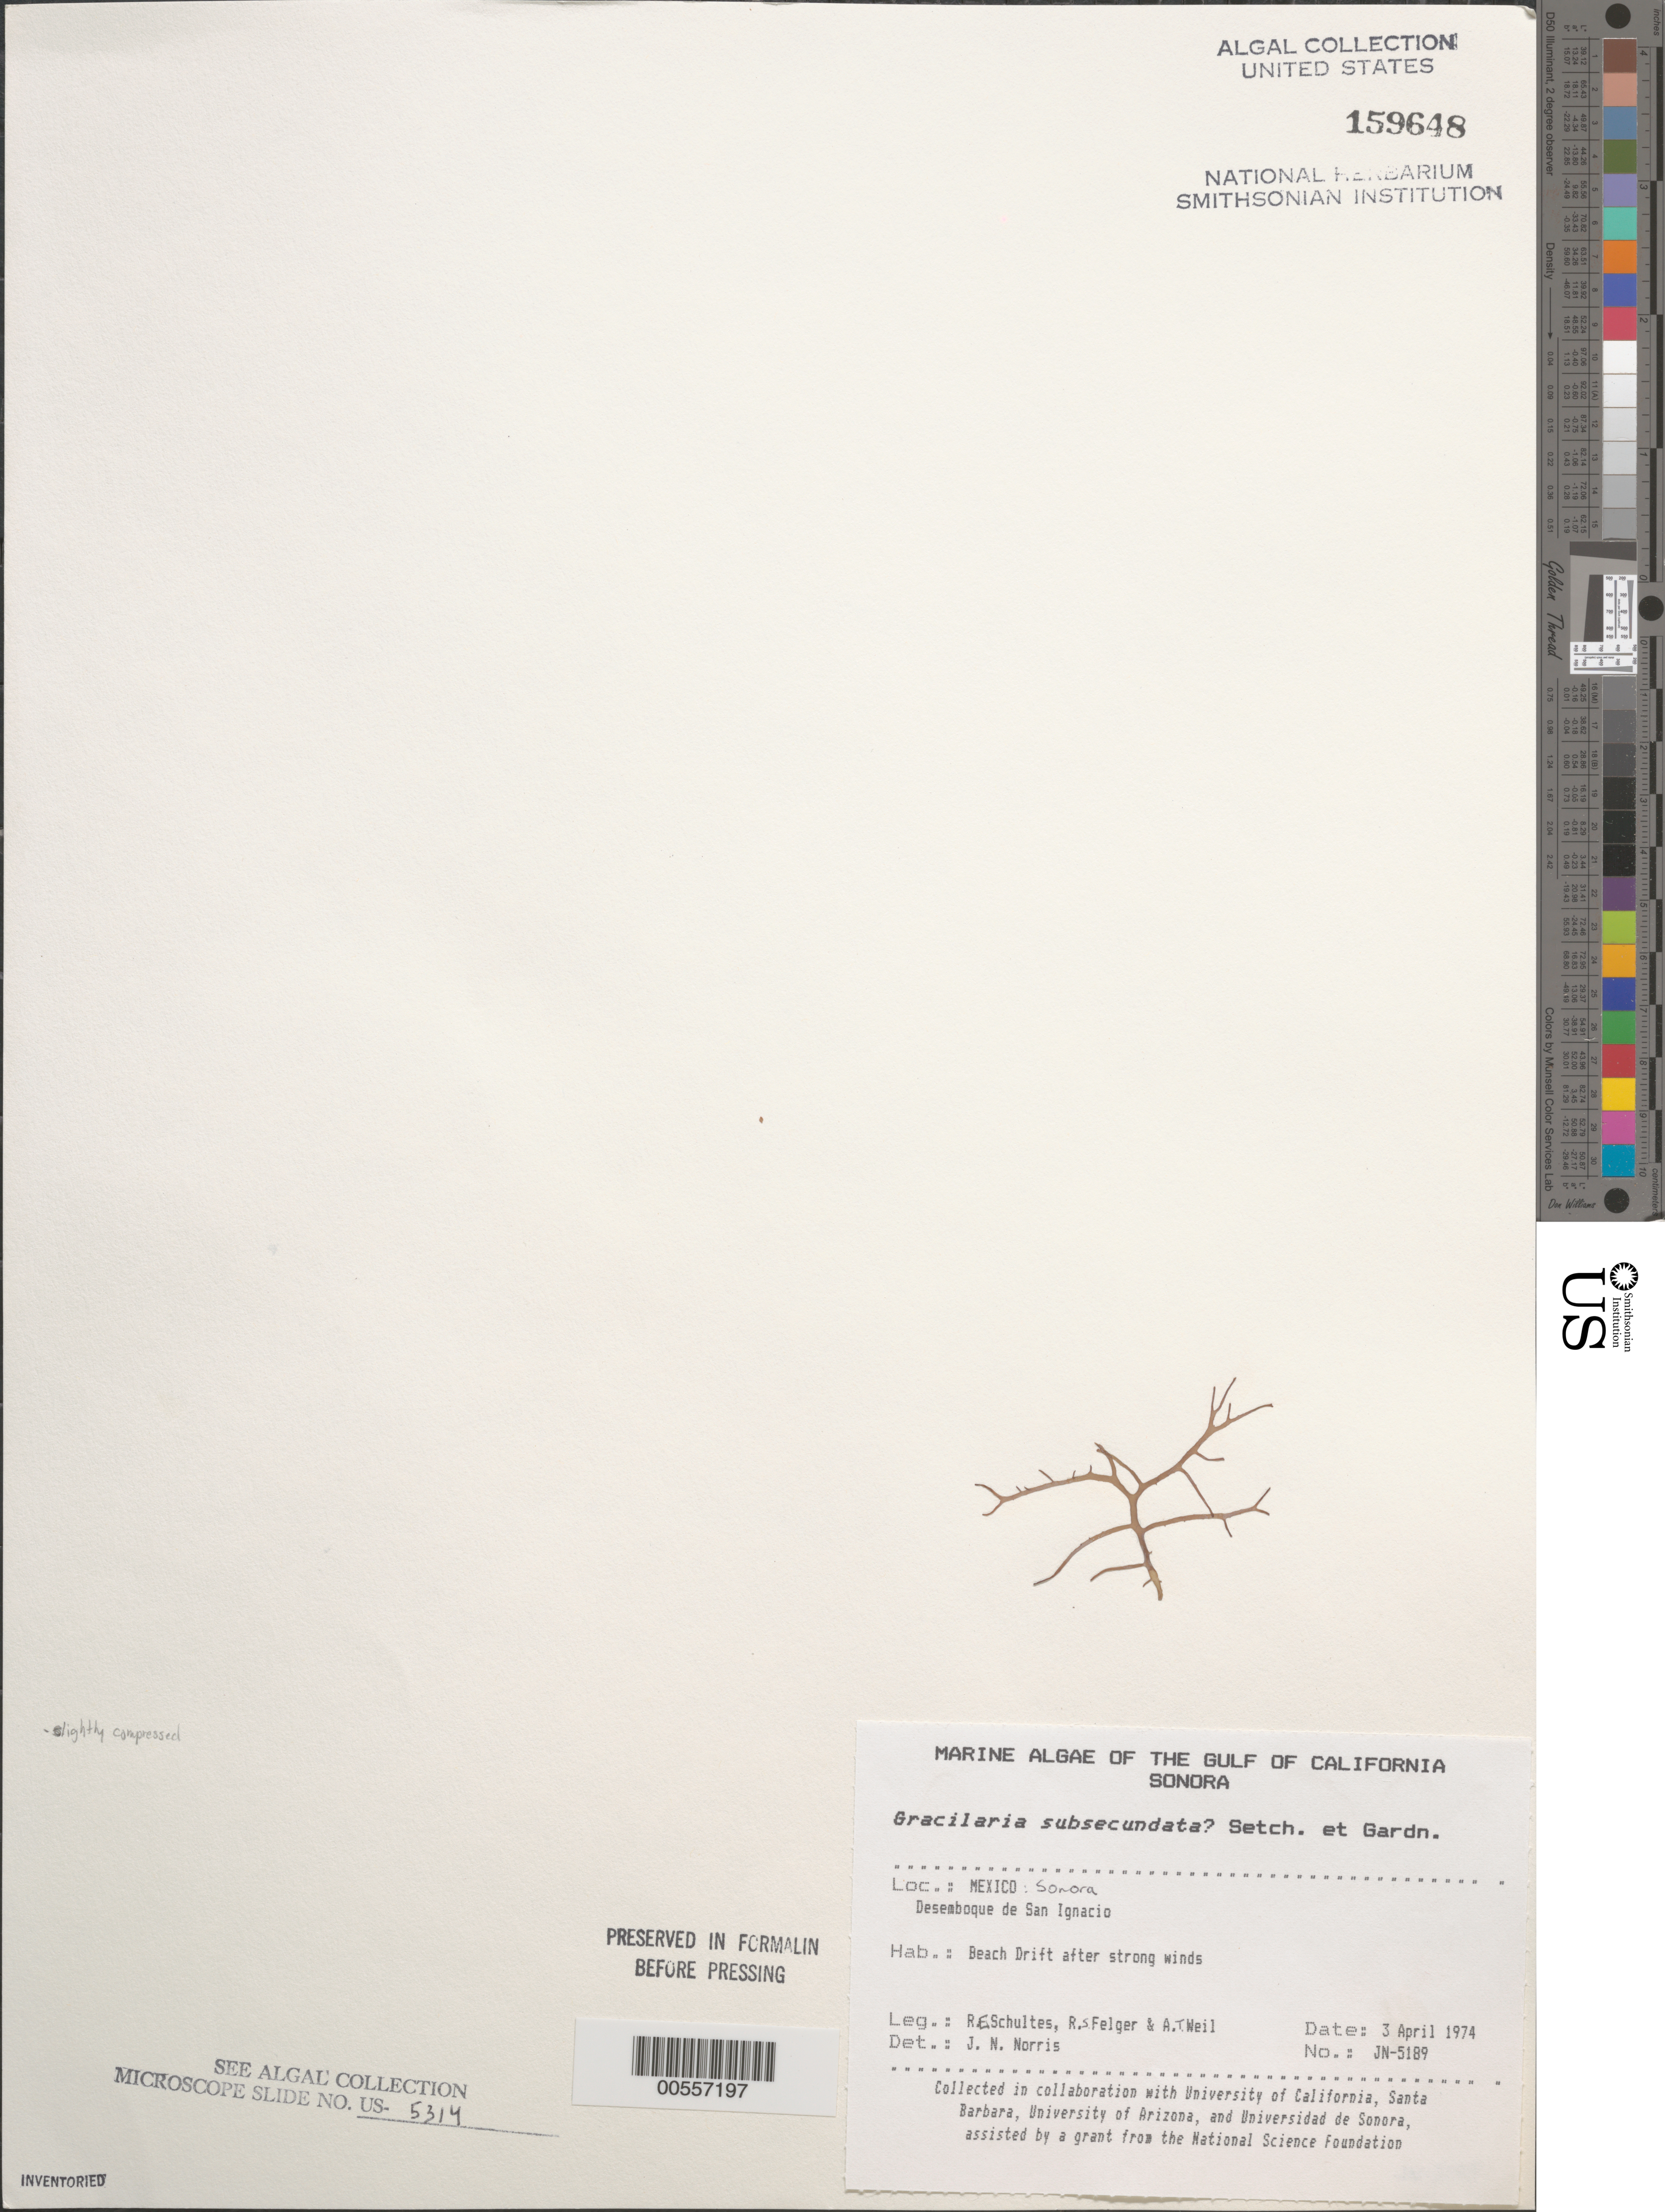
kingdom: Plantae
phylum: Rhodophyta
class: Florideophyceae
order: Gracilariales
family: Gracilariaceae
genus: Gracilaria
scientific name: Gracilaria subsecundata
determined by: Norris, James N.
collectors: R. E. Schultes, R. S. Felger & A. T. Weil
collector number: JN-5189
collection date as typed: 03 Apr 1974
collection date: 1974-04-03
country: Mexico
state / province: Sonora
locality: Desemboque de San Ignacio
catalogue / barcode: US 159648